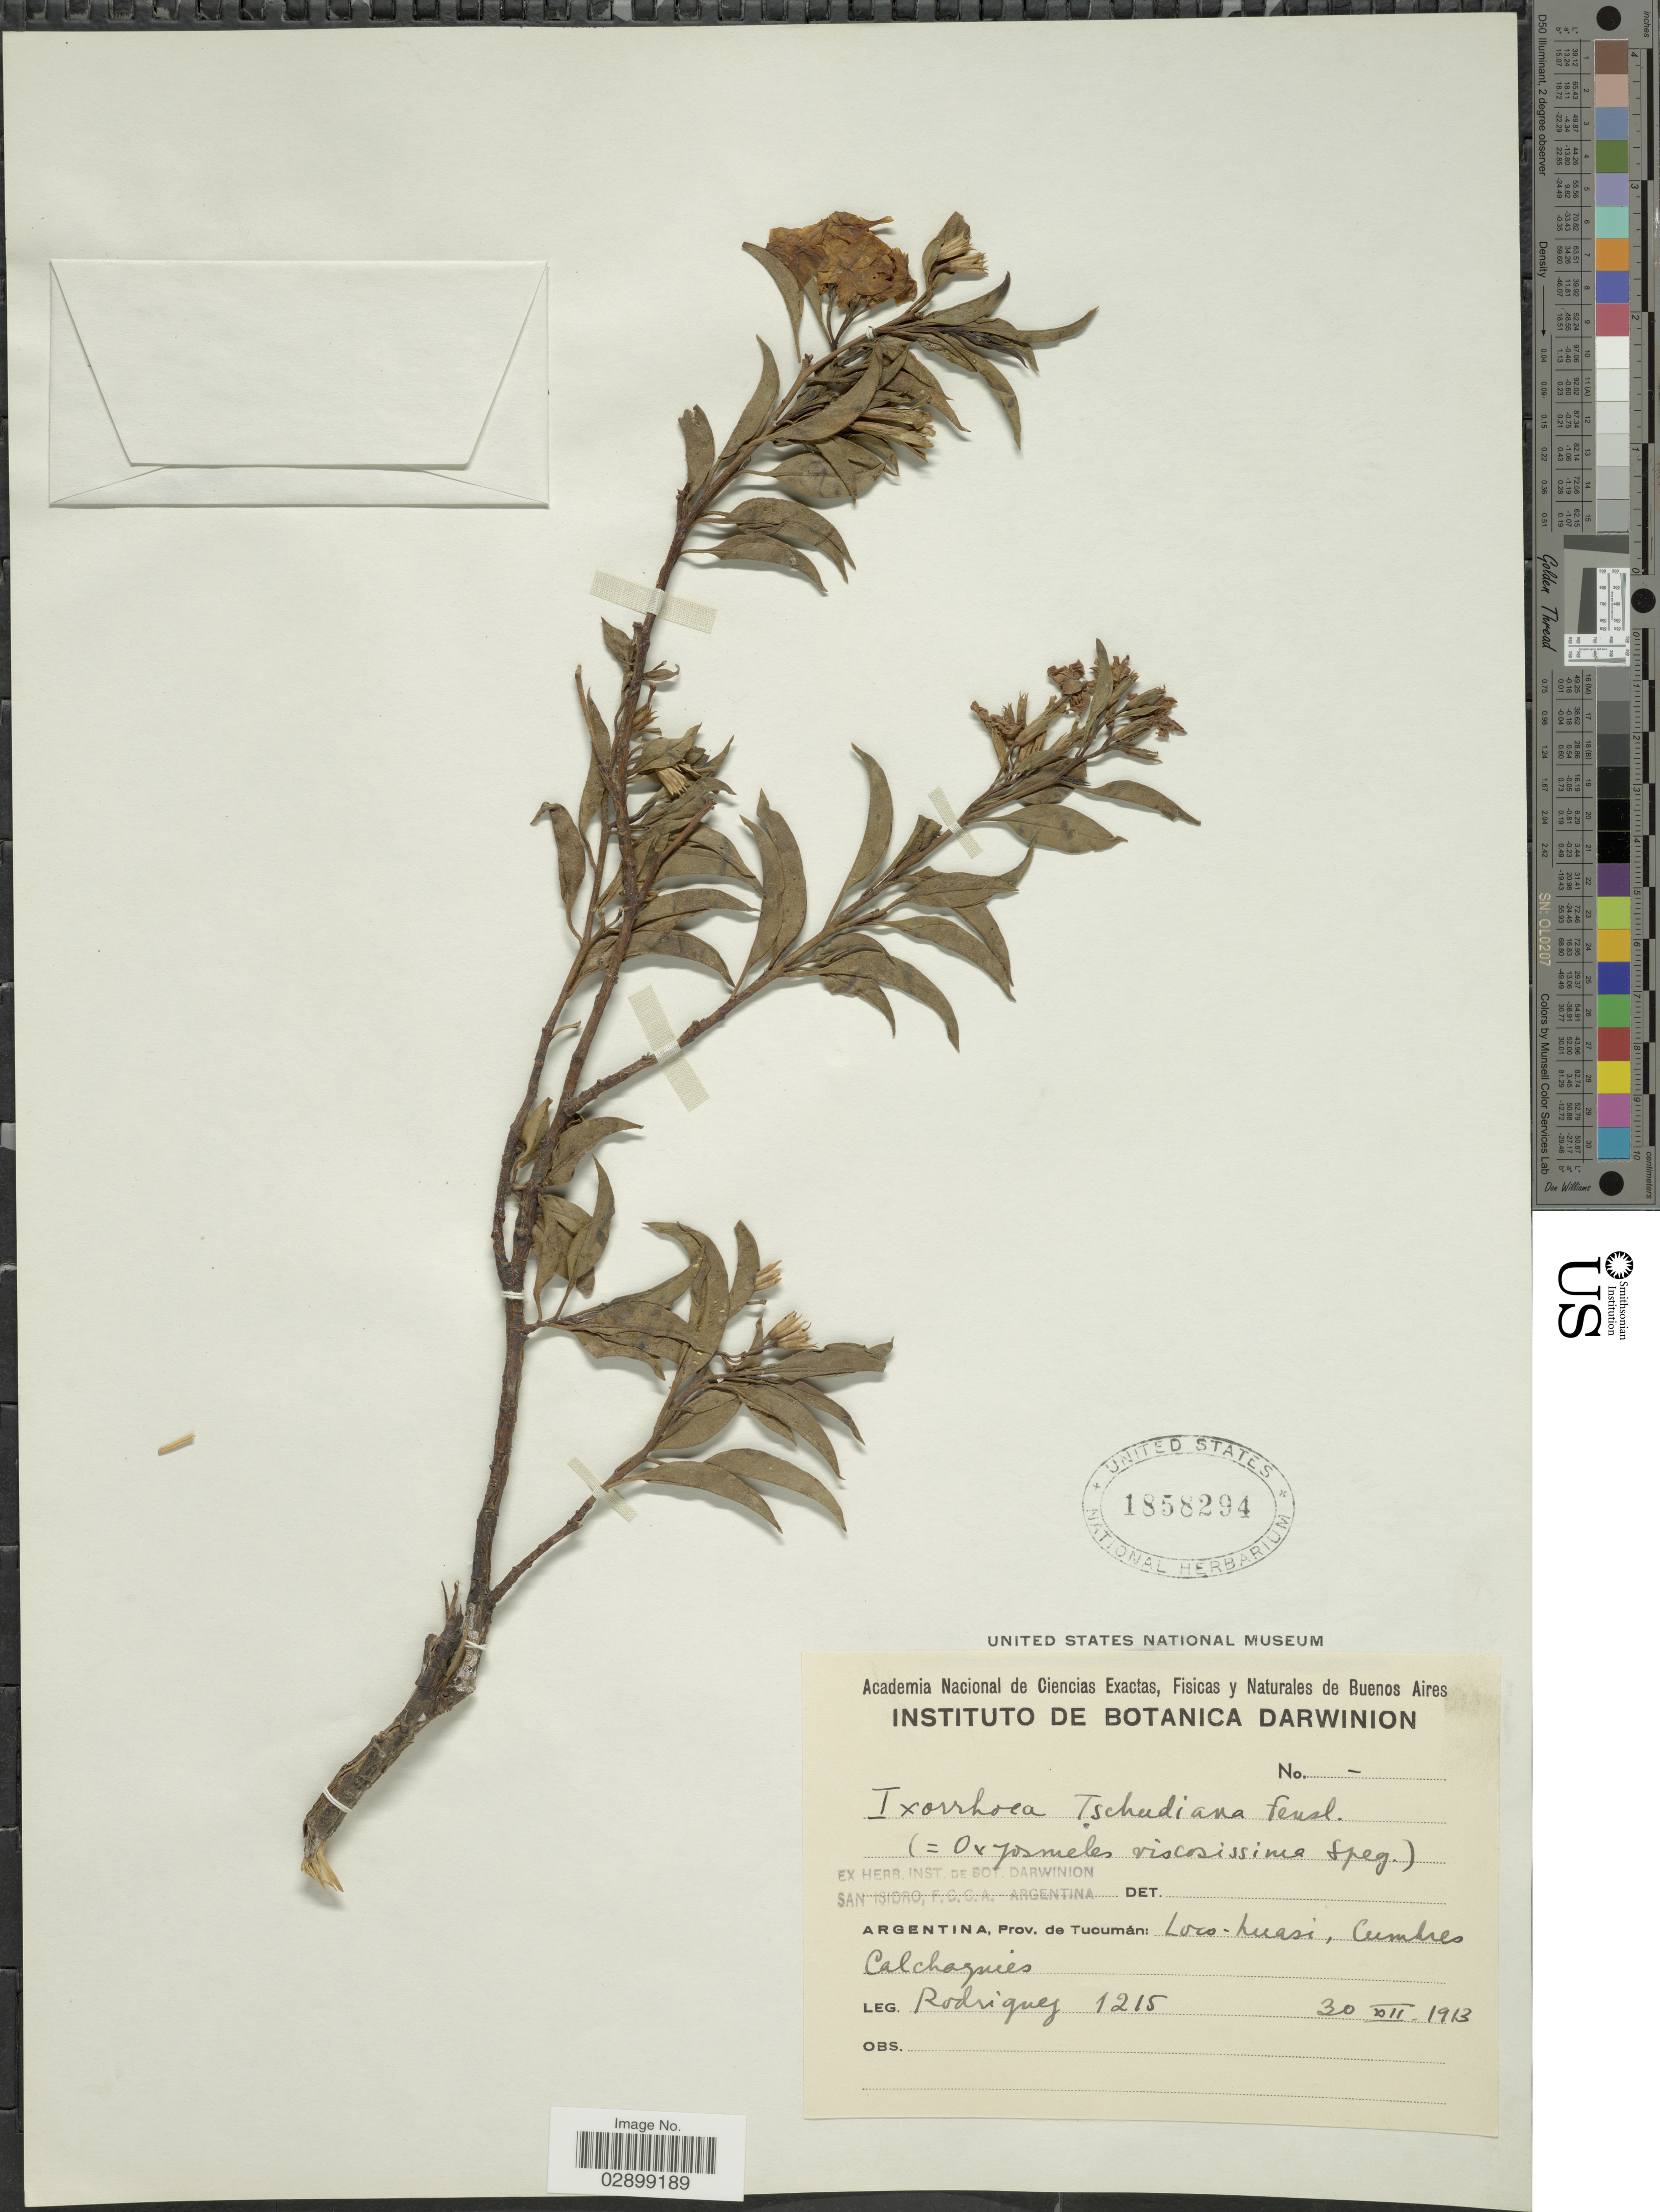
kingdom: Plantae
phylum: Tracheophyta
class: Magnoliopsida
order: Boraginales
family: Heliotropiaceae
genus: Ixorhea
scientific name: Ixorhea tschudiana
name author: Fenzl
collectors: Rodriguez, --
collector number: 1215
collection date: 1913-12-30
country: Argentina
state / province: Tucuman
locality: Loco-huasi, Cumbres Calchaquies.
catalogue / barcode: US 1858294